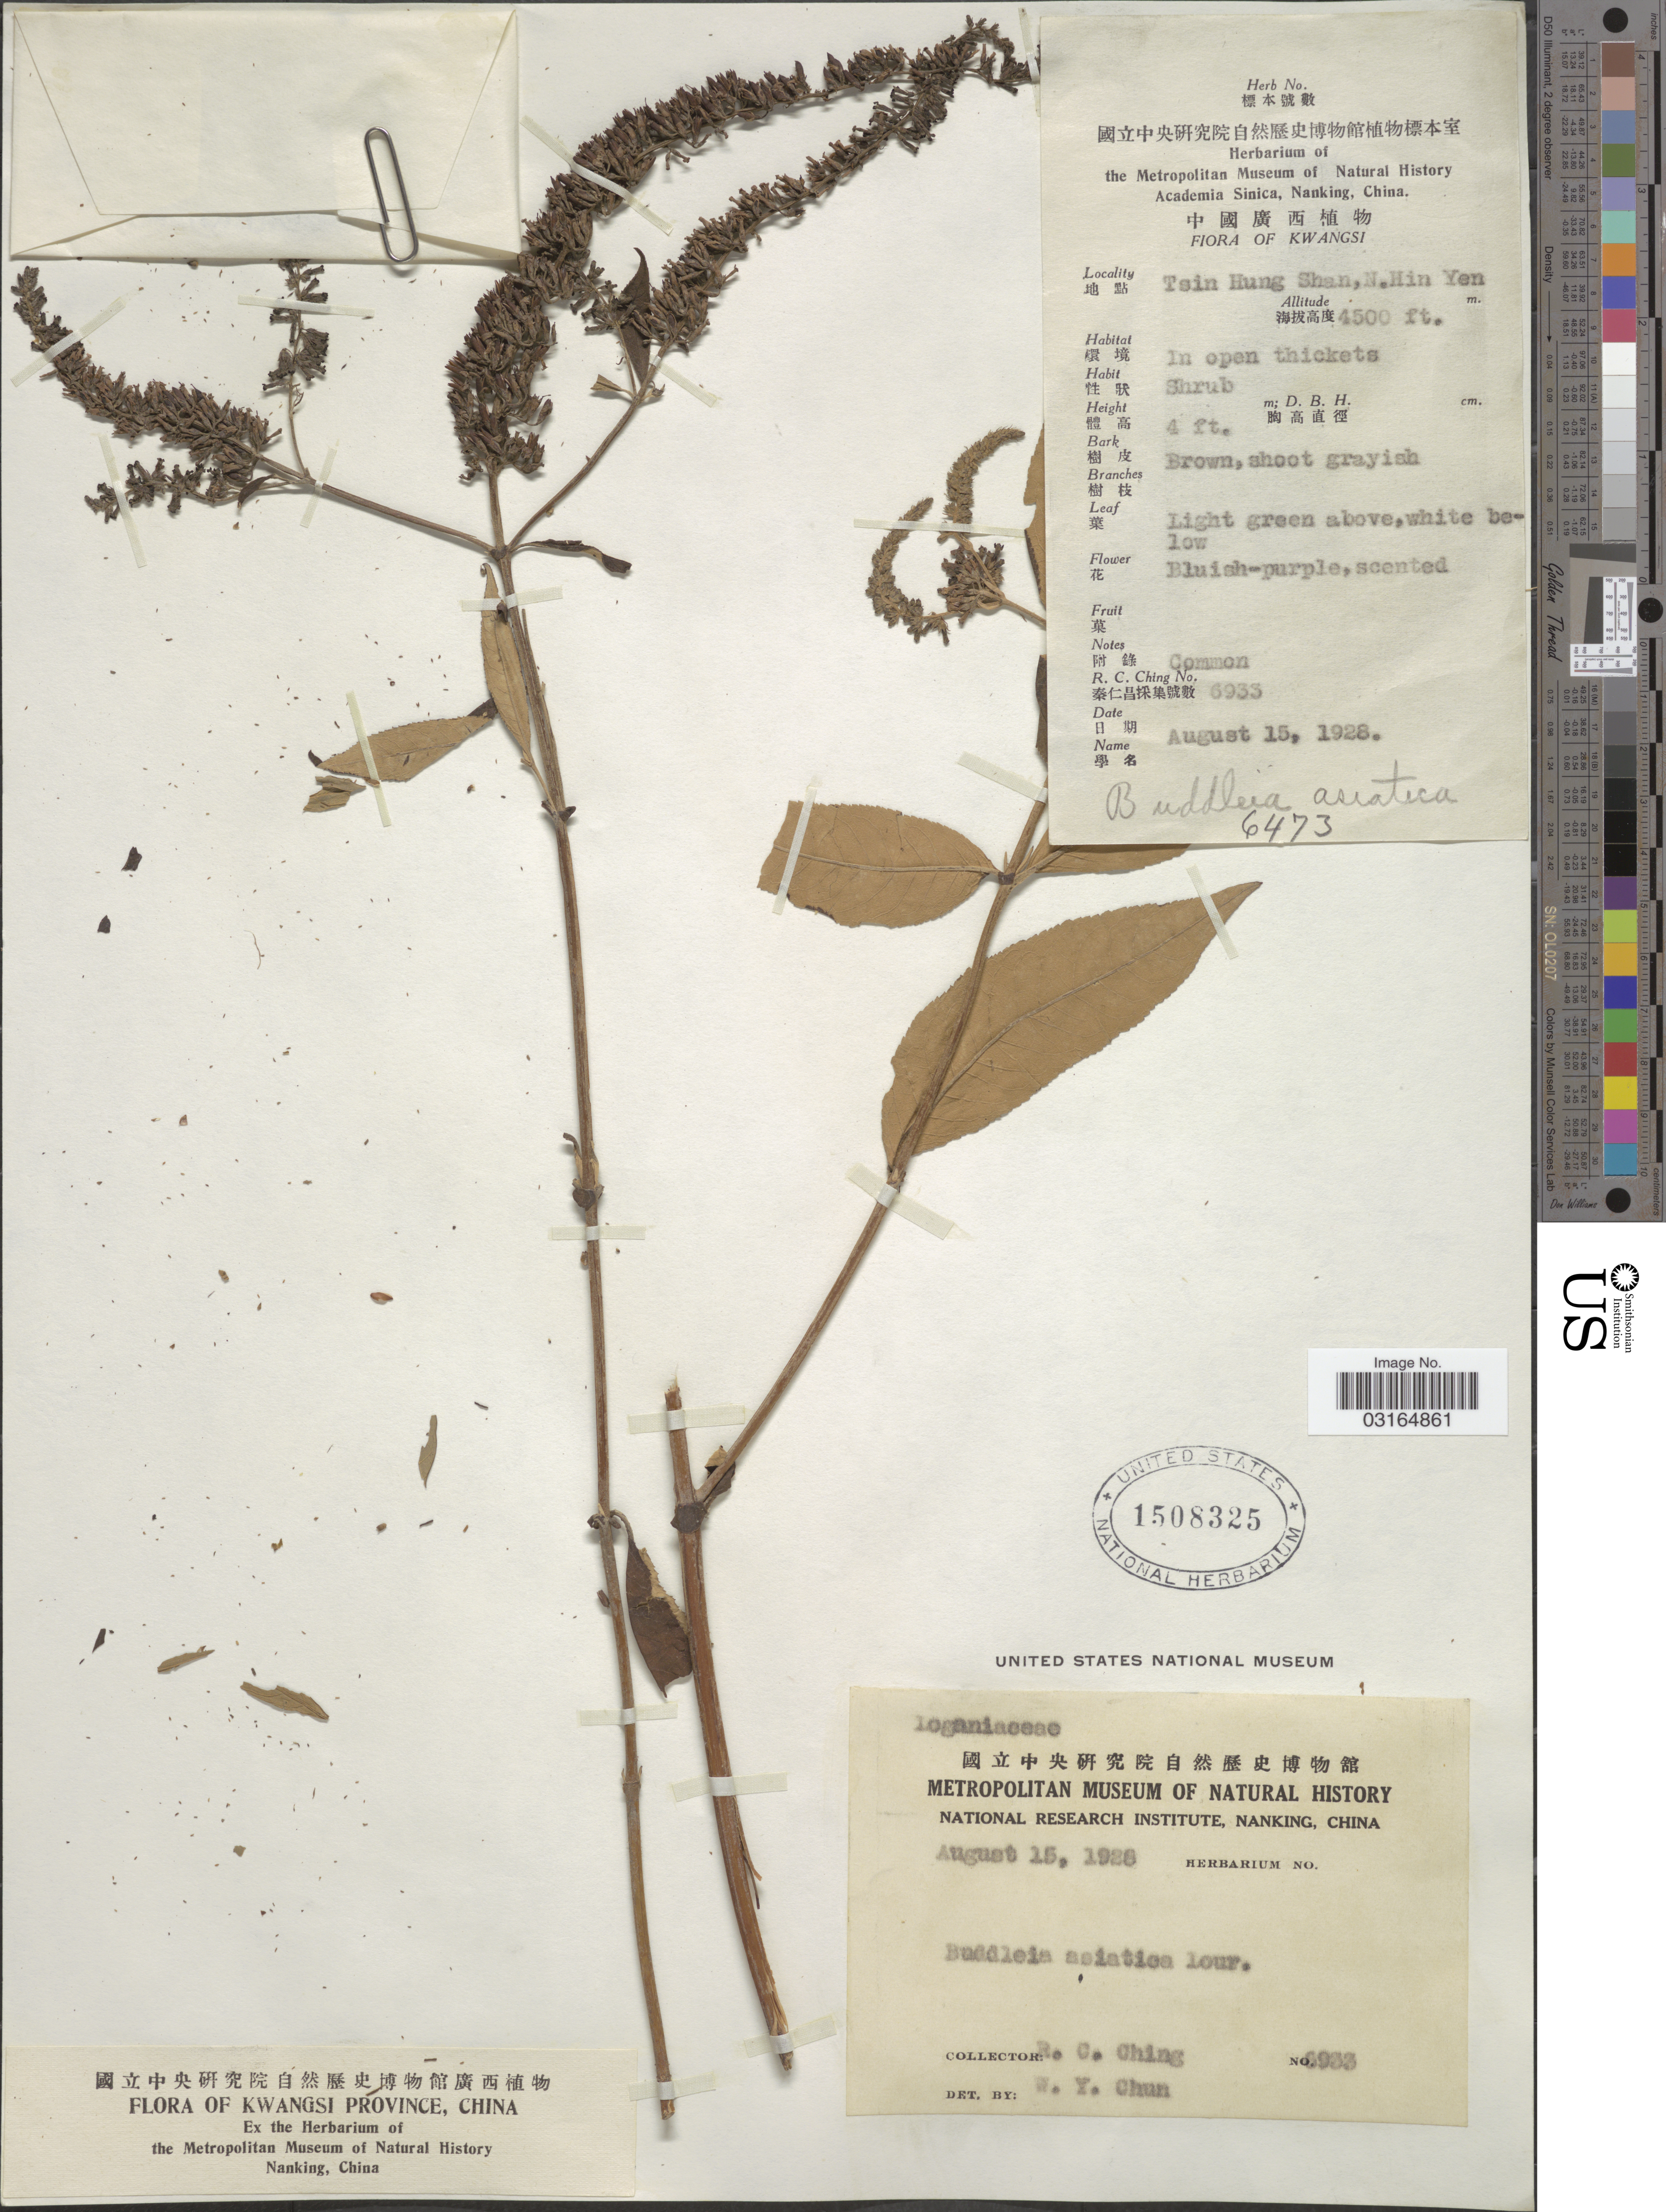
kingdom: Plantae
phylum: Tracheophyta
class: Magnoliopsida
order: Lamiales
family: Scrophulariaceae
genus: Buddleja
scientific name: Buddleja asiatica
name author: Lour.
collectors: R. C. Ching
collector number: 6933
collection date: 1928-08-15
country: China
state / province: Guangxi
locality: Kwangsi Province. Tsin Hung Shan, N. Hin Yen.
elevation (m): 1372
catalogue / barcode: US 1508325